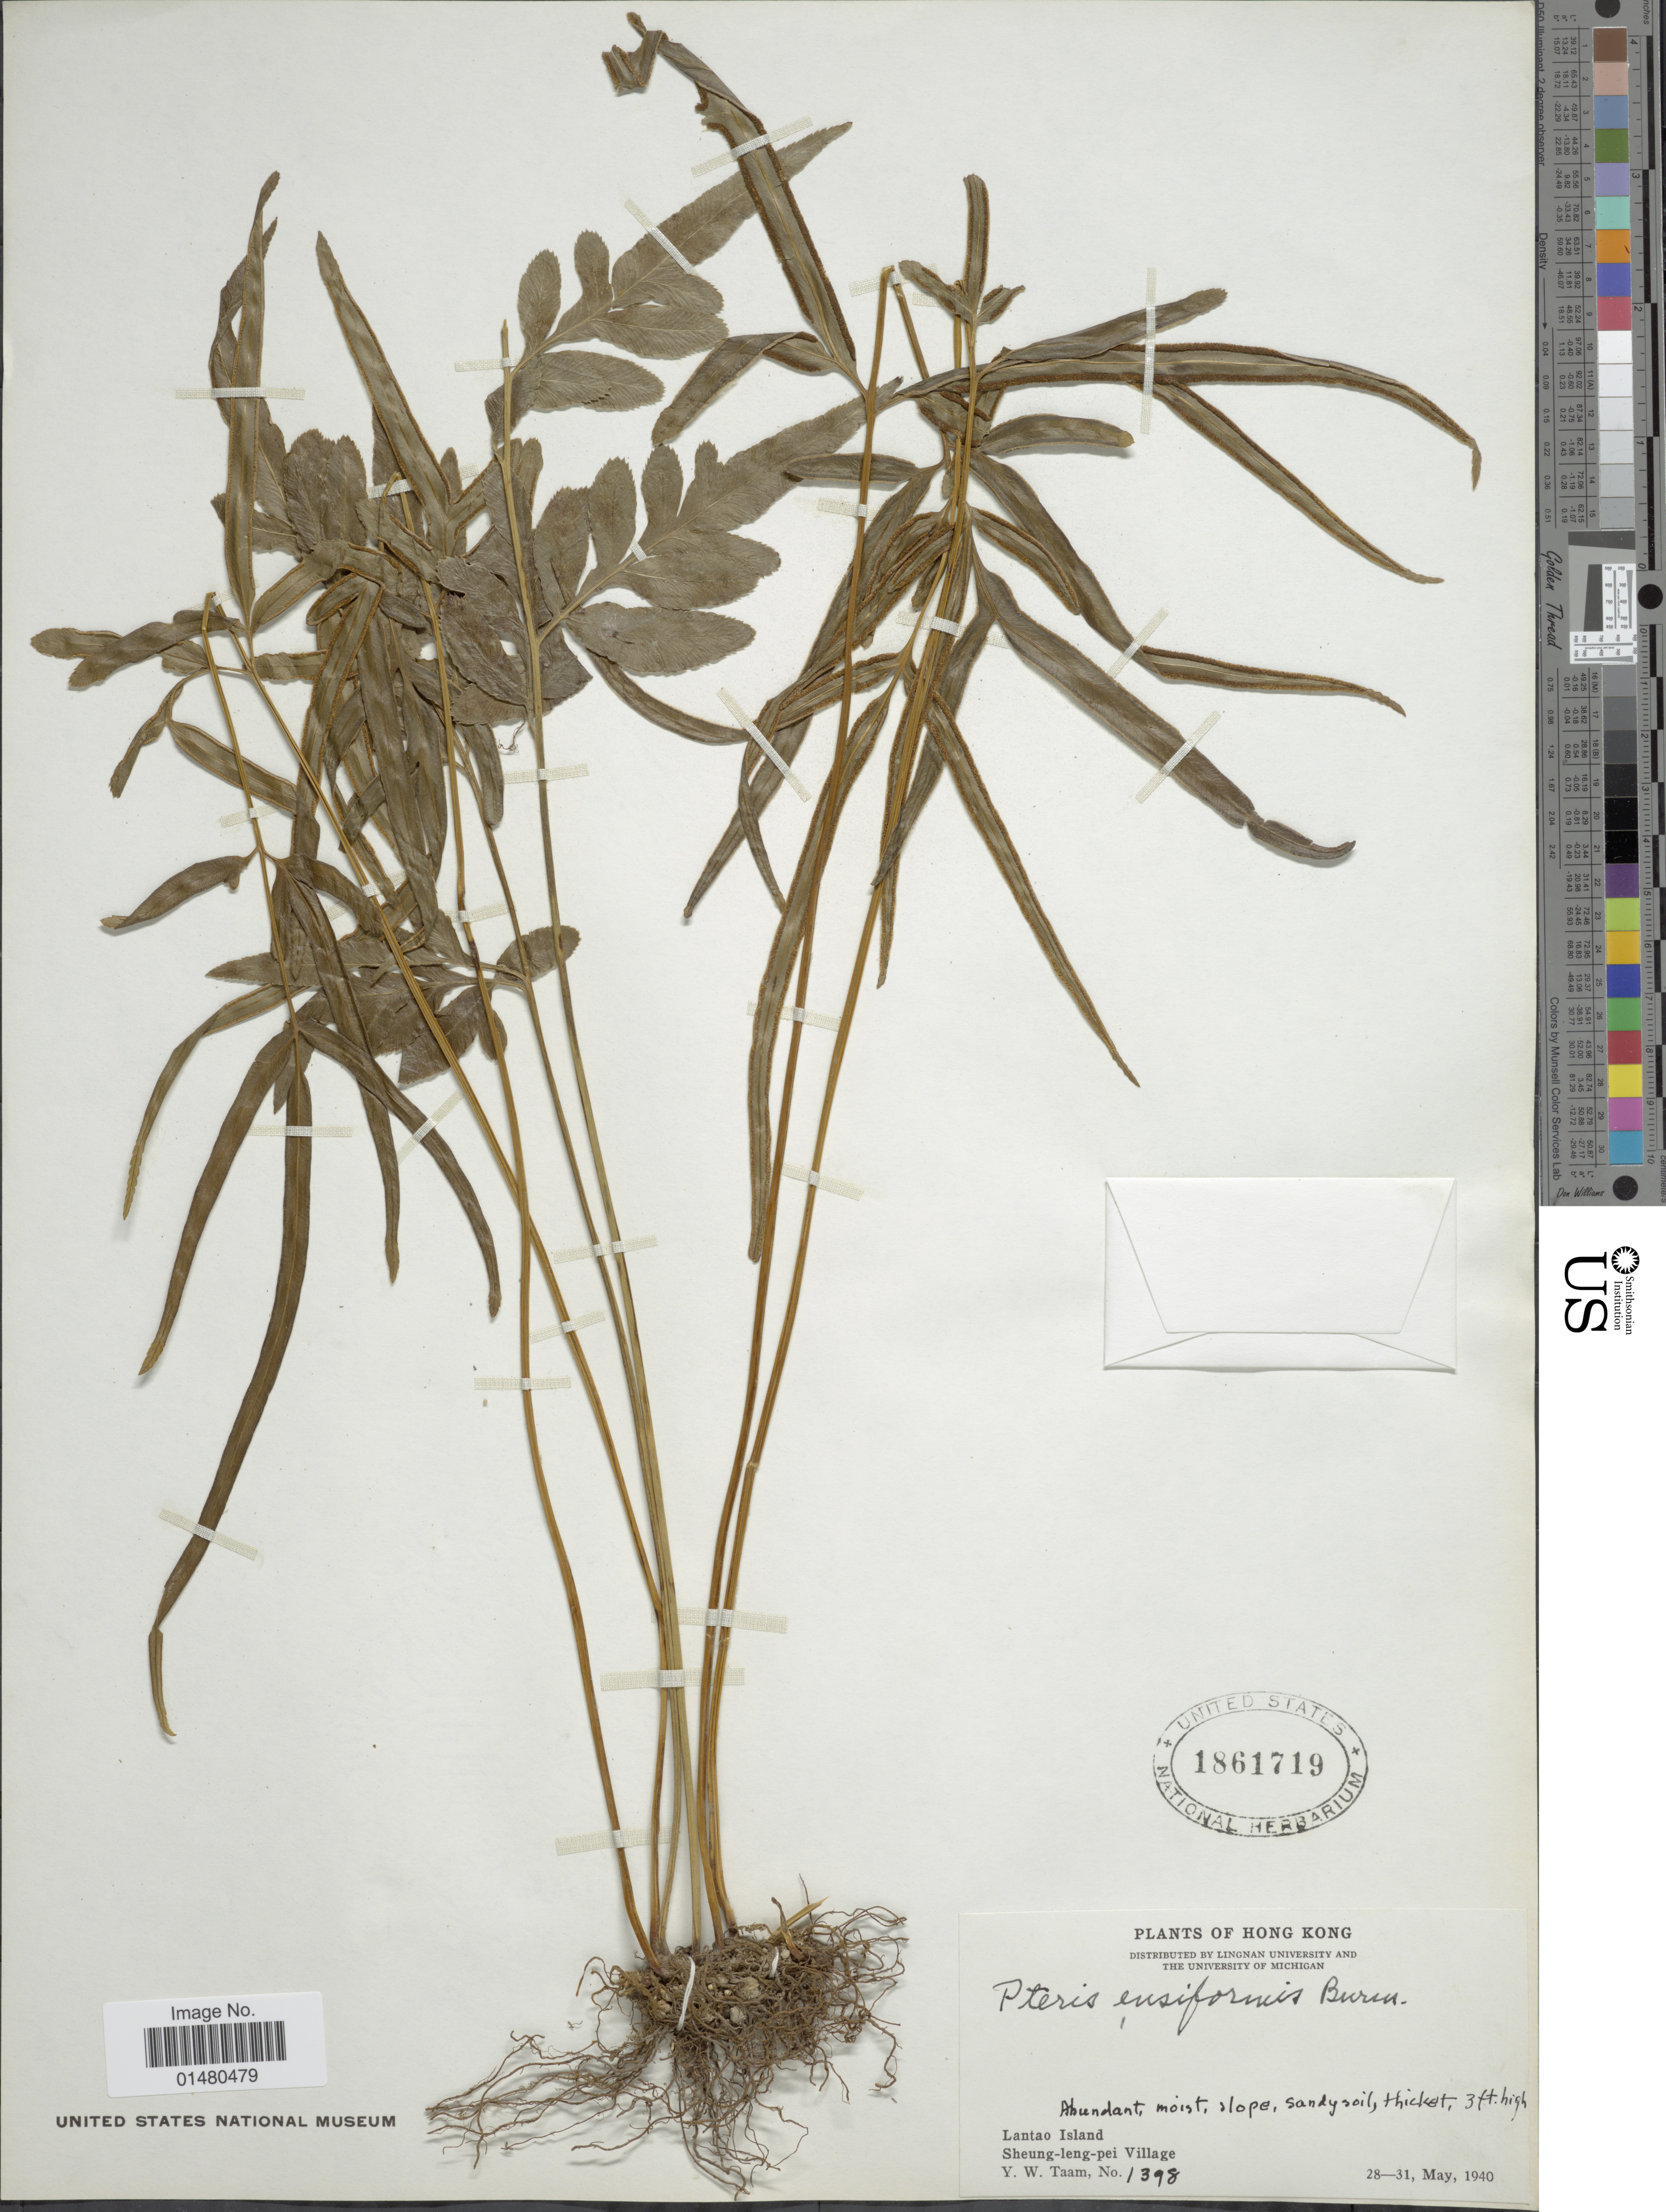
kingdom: Plantae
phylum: Tracheophyta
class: Polypodiopsida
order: Polypodiales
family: Pteridaceae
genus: Pteris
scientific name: Pteris ensiformis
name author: Burm. f.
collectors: Y. W. Taam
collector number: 1398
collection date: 1940-05-28/1940-05-31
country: China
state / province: Hong Kong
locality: Lantao Island, Shueng-leng-pei Village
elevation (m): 1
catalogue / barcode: US 1861719